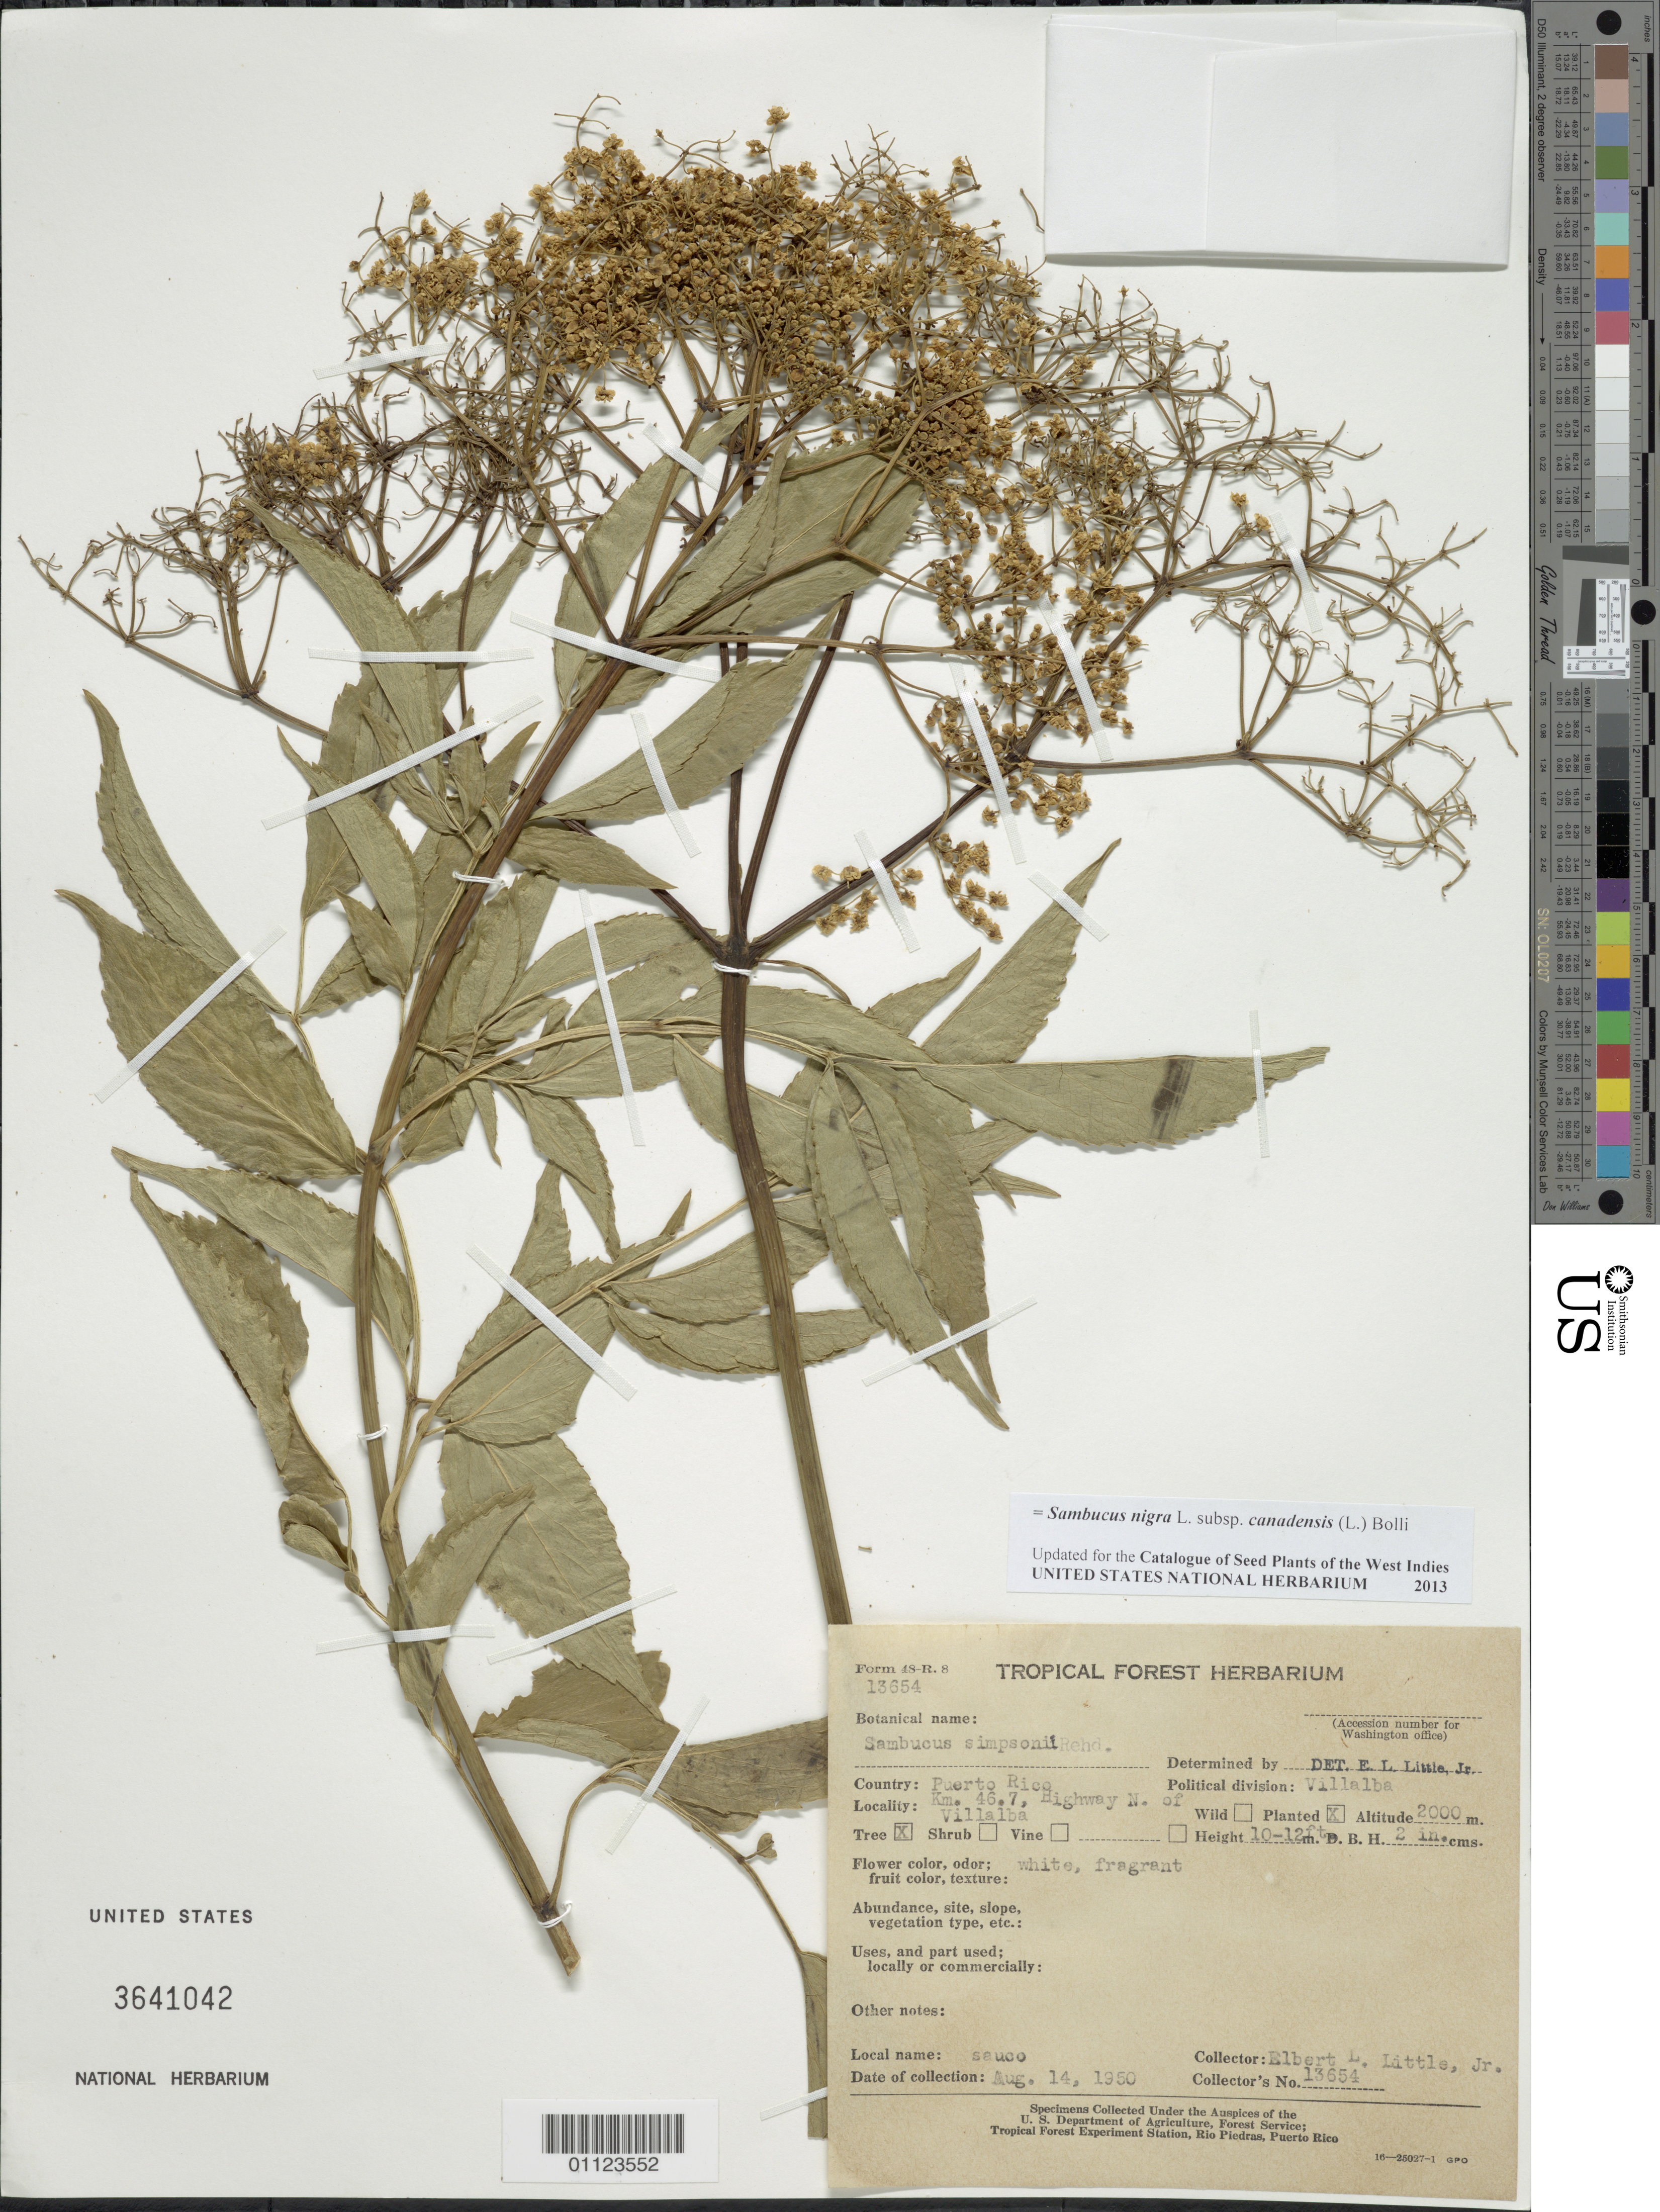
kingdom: Plantae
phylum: Tracheophyta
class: Magnoliopsida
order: Dipsacales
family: Viburnaceae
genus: Sambucus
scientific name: Sambucus nigra subsp. canadensis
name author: (L.) Bolli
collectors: E. L. Little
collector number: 13654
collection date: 1950-08-14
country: Puerto Rico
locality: Villalba; highway N of Villalba, Km 46.7,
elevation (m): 2000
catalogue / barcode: US 3641042